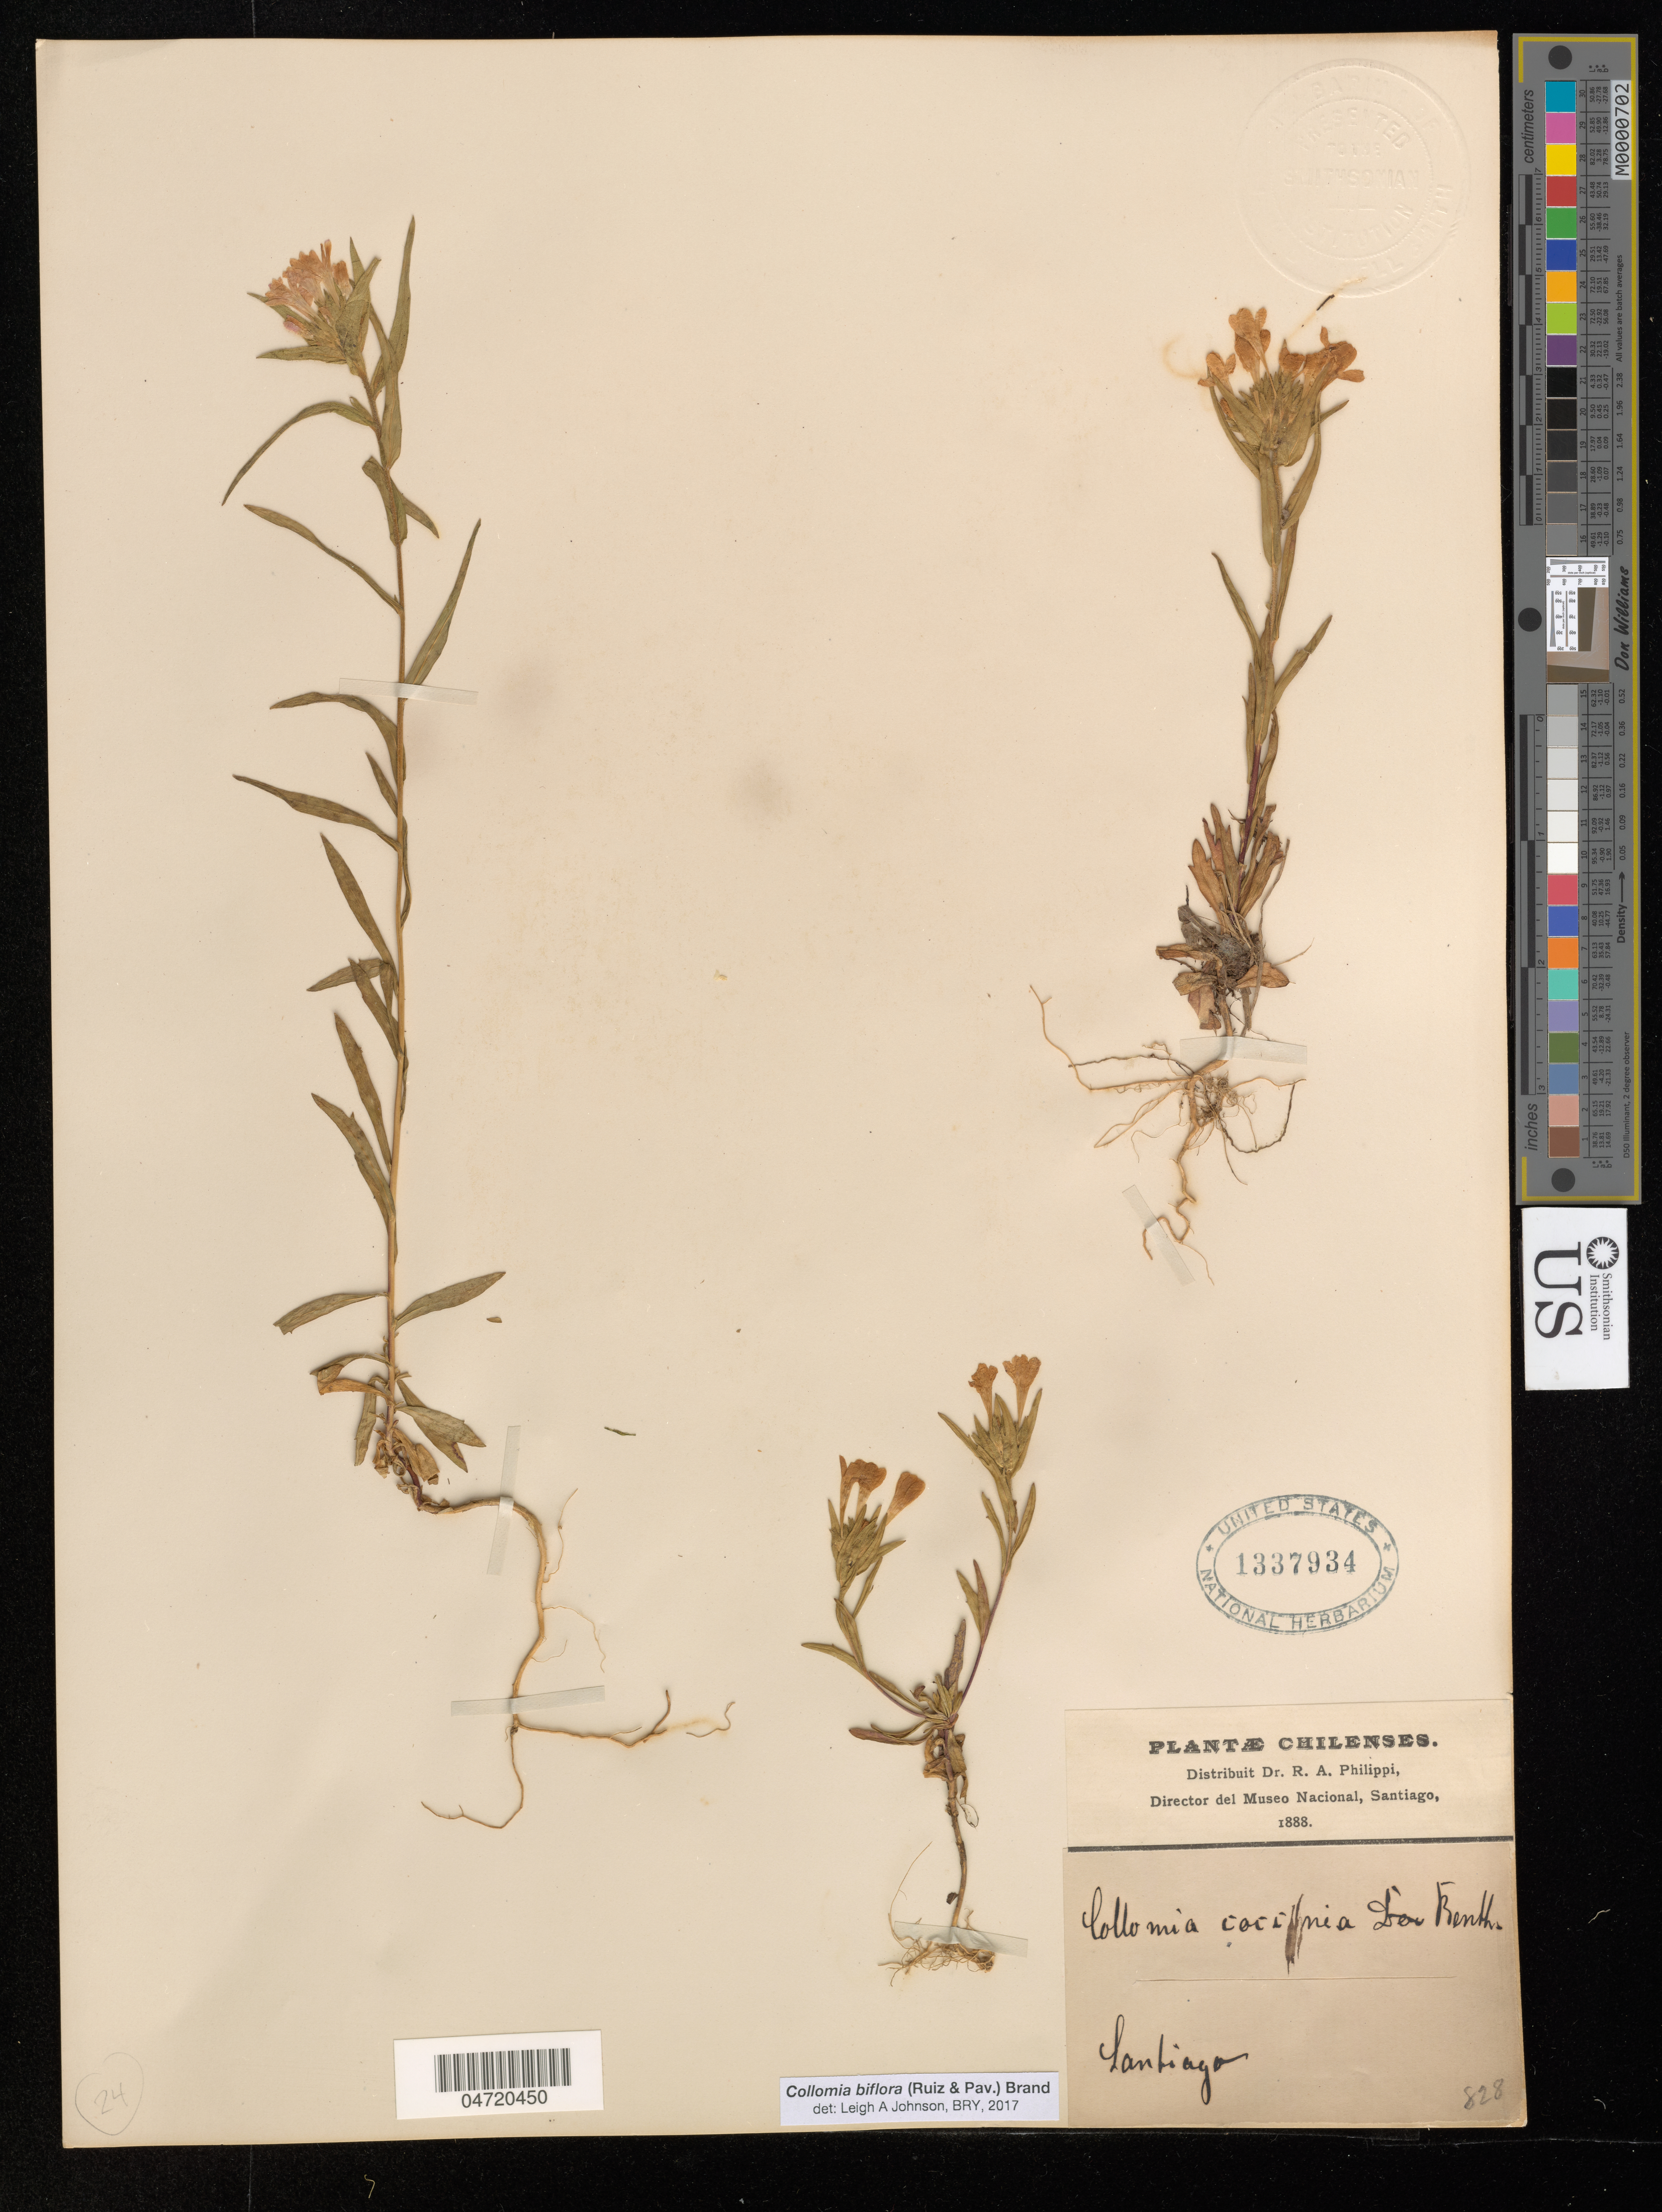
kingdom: Plantae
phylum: Tracheophyta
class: Magnoliopsida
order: Ericales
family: Polemoniaceae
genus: Collomia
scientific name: Collomia biflora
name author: (Ruiz & Pav.) Brand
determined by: Johnson, Leigh Alma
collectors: R. A. Philippi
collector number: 828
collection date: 1888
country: Chile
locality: Santiago.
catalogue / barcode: US 1337934